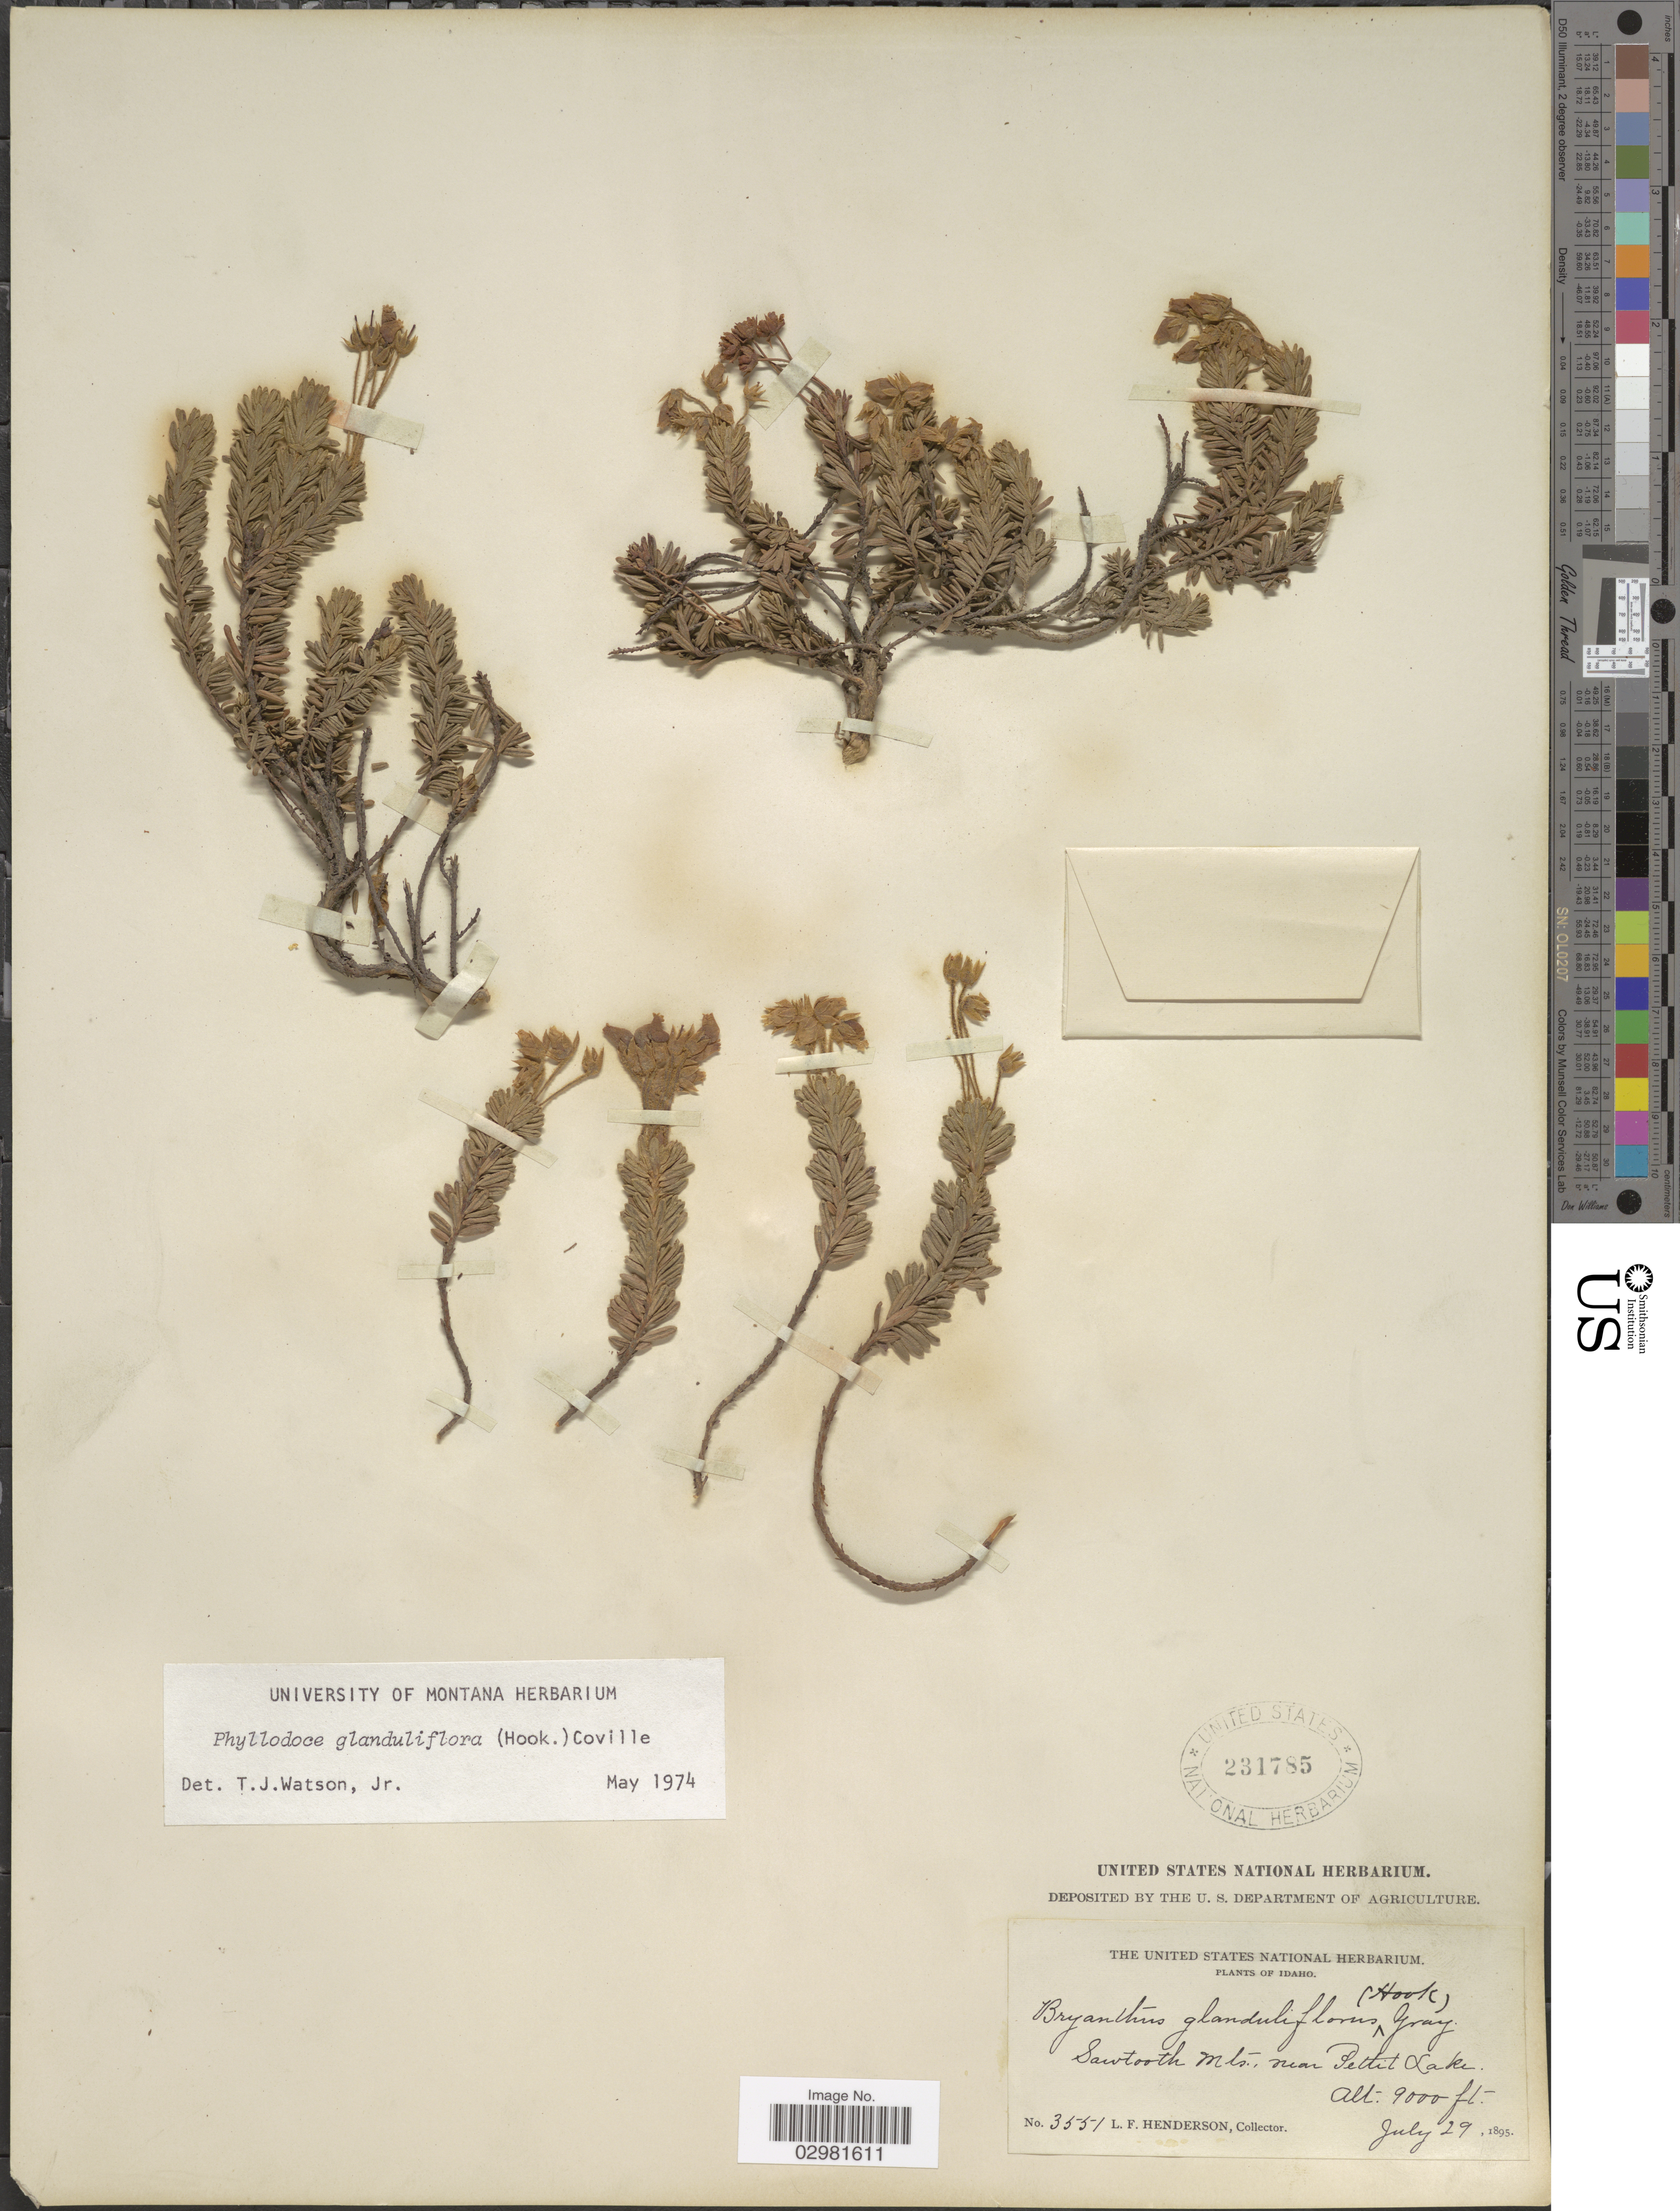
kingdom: Plantae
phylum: Tracheophyta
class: Magnoliopsida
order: Ericales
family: Ericaceae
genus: Phyllodoce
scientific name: Phyllodoce glanduliflora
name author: (Hook.) Coville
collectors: L. Henderson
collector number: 3551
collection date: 1895-07-29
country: United States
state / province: Idaho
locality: Sawtooth Mts., near Pettit Lake.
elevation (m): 2743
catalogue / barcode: US 231785